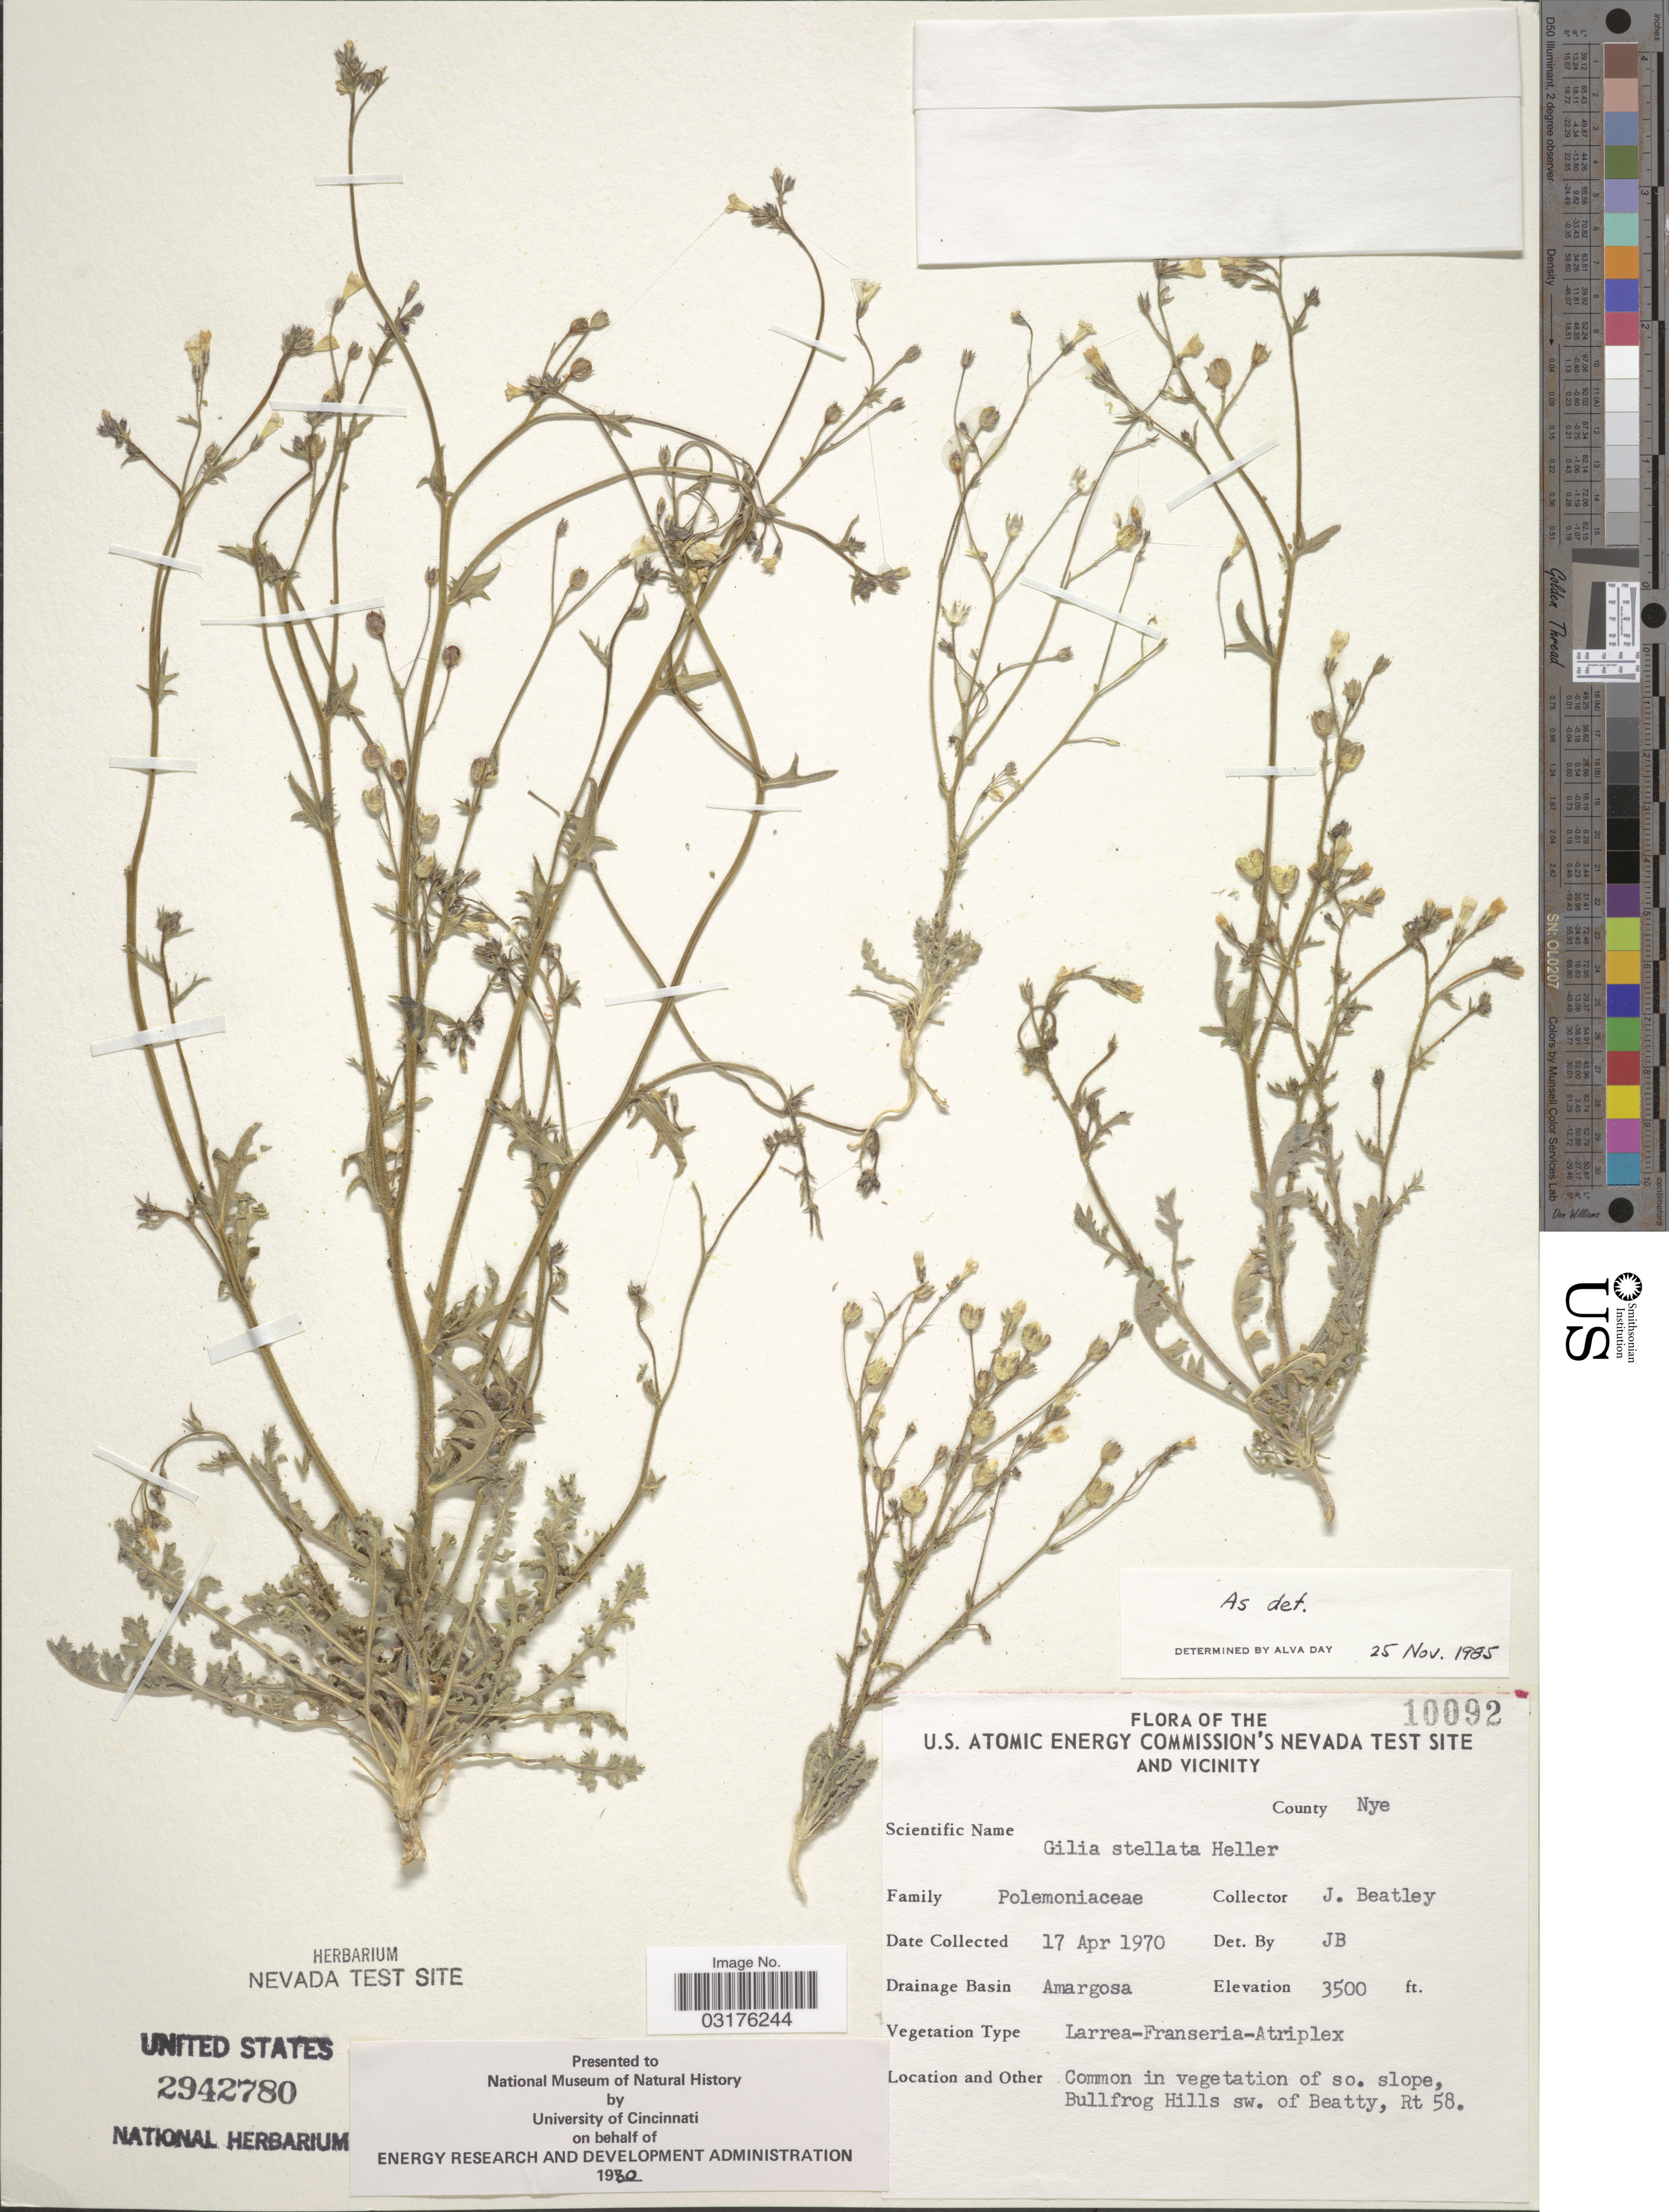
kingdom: Plantae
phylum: Tracheophyta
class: Magnoliopsida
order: Ericales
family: Polemoniaceae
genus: Gilia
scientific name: Gilia stellata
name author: A. Heller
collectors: J. C. Beatley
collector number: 10092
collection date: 1970-04-17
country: United States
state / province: Nevada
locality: The U.S. Atomic Energy Commission's Nevada Test Site And Vicinity, County Nye, Drainage Basin Amargosa, Common in vegetation of so. slope, Bullfrog Hills sw. of Beatty, Rt 58.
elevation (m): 1067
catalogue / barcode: US 2942780